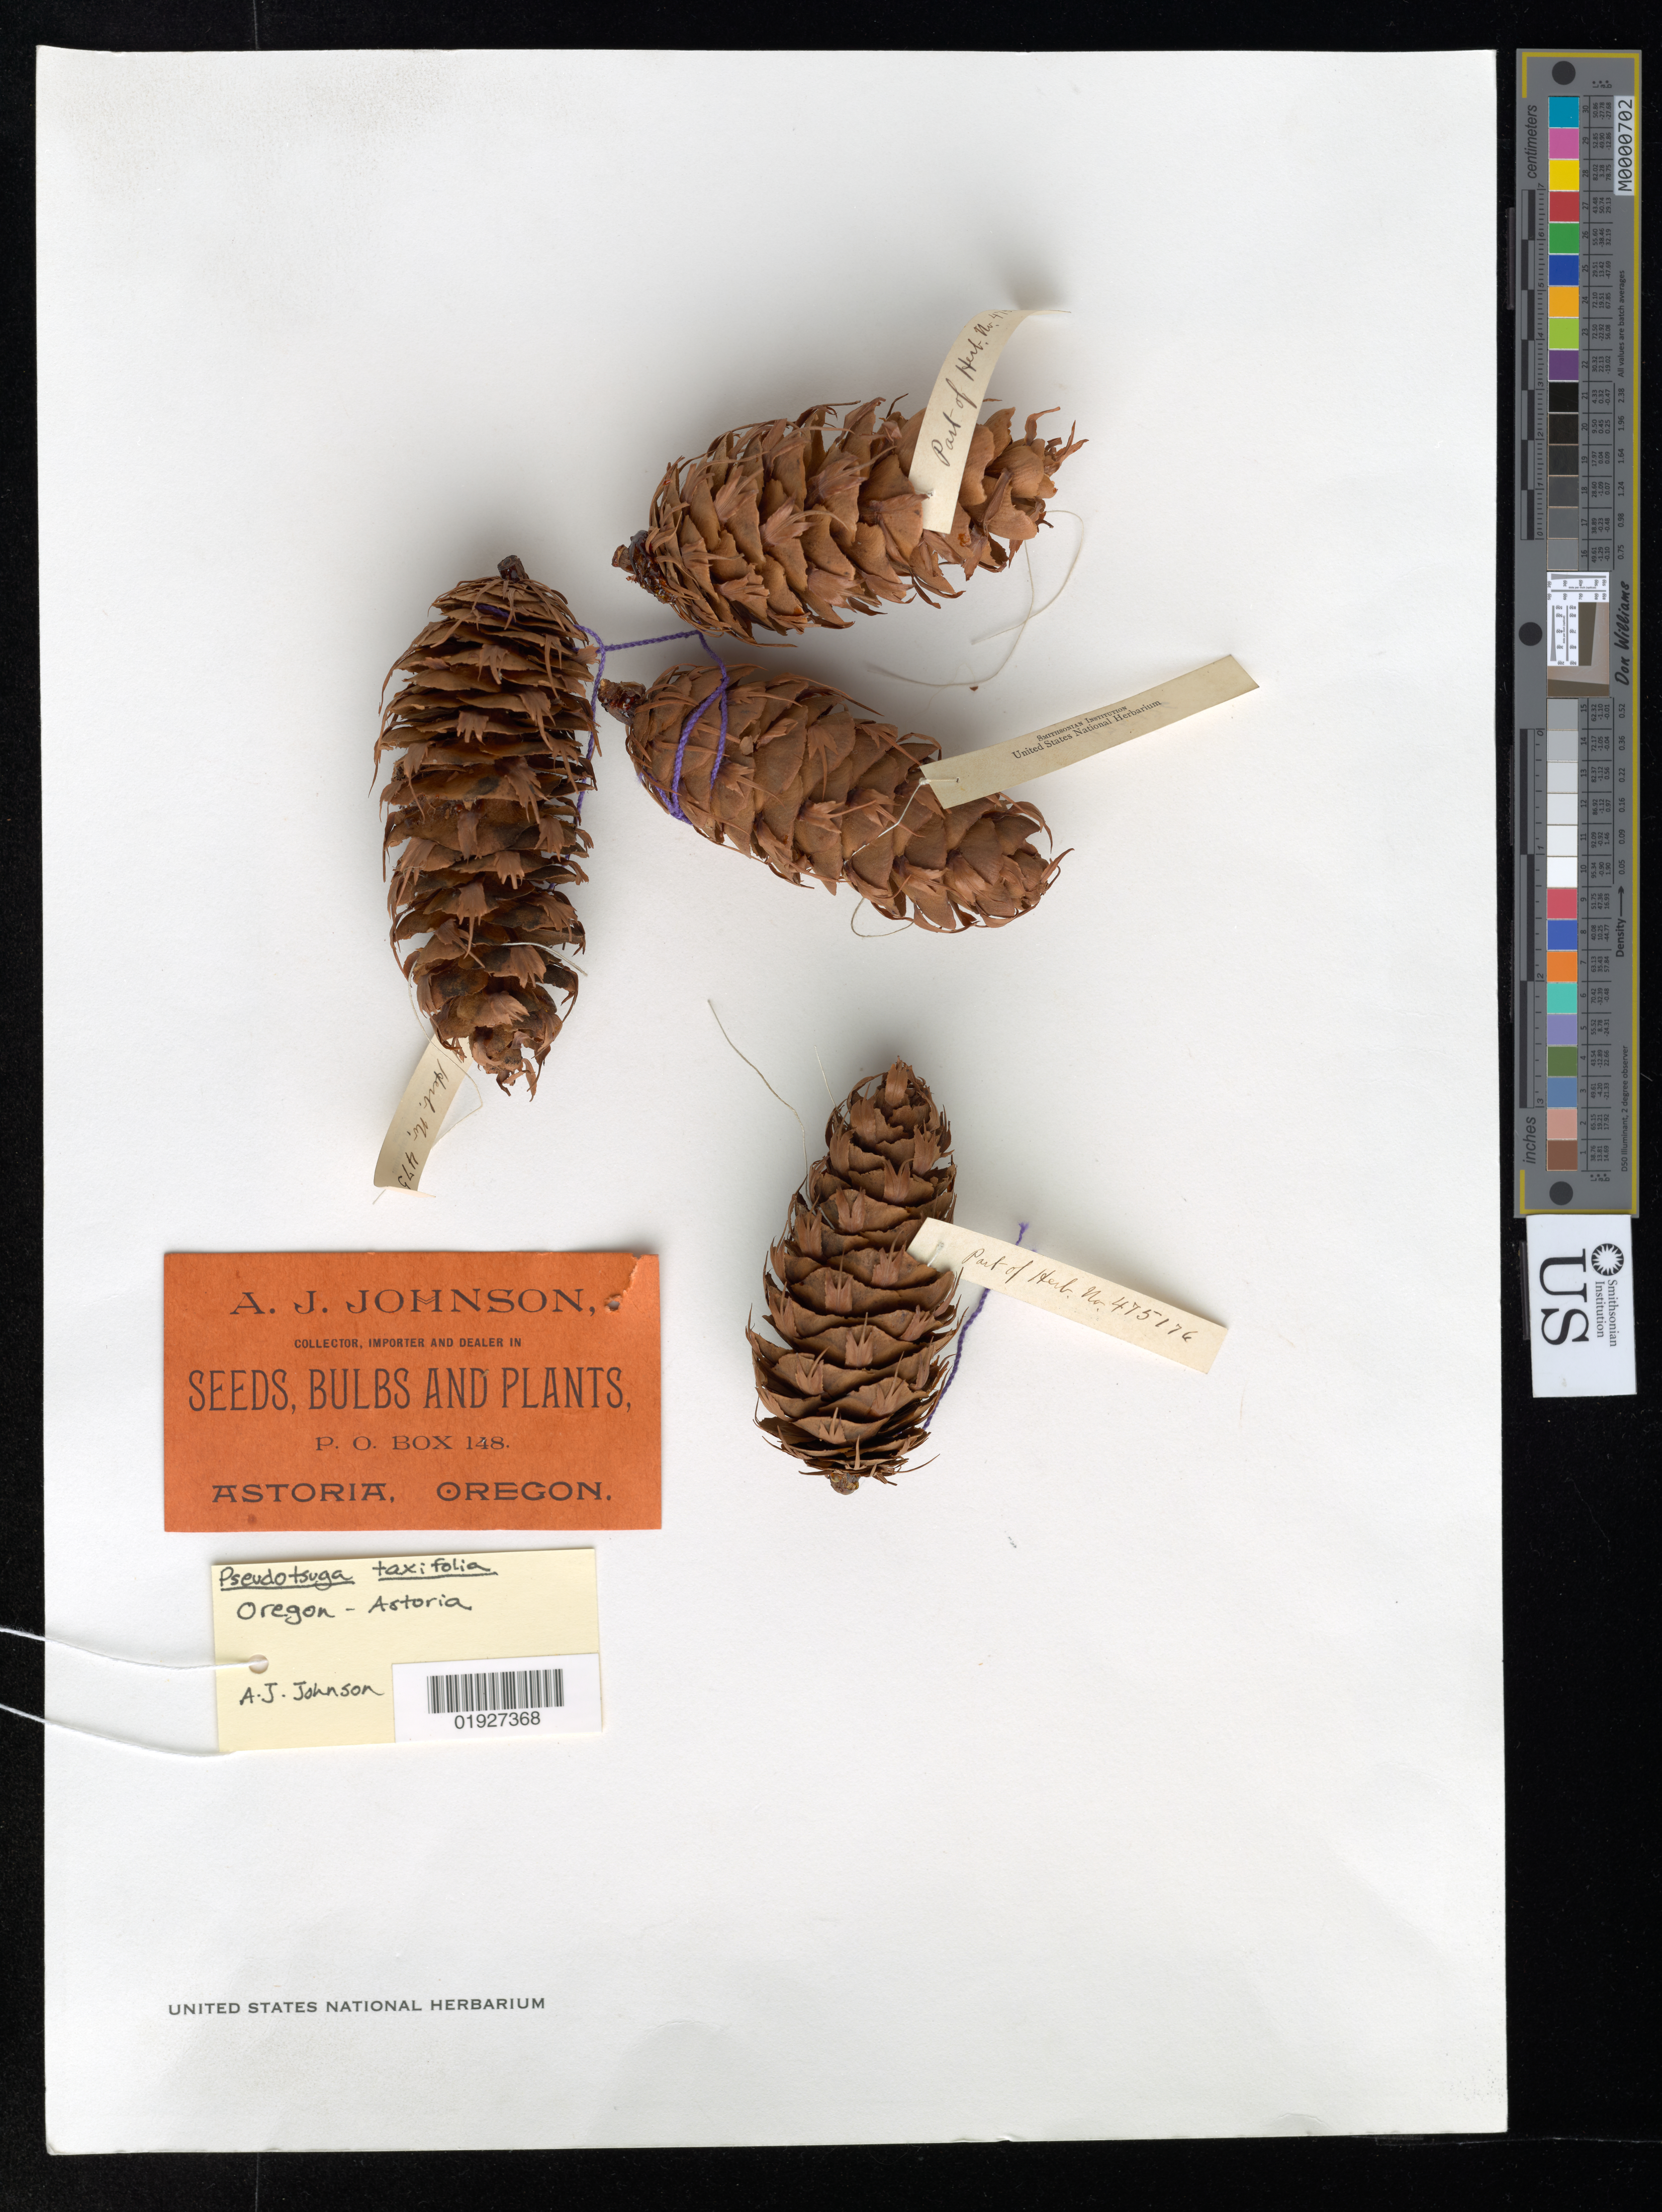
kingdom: Plantae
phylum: Tracheophyta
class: Pinopsida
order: Pinales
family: Pinaceae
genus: Pseudotsuga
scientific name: Pseudotsuga taxifolia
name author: (Lamb.) Britton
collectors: A. Johnson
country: United States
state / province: Oregon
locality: Astoria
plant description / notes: Herb. no. 475176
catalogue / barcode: US 475176